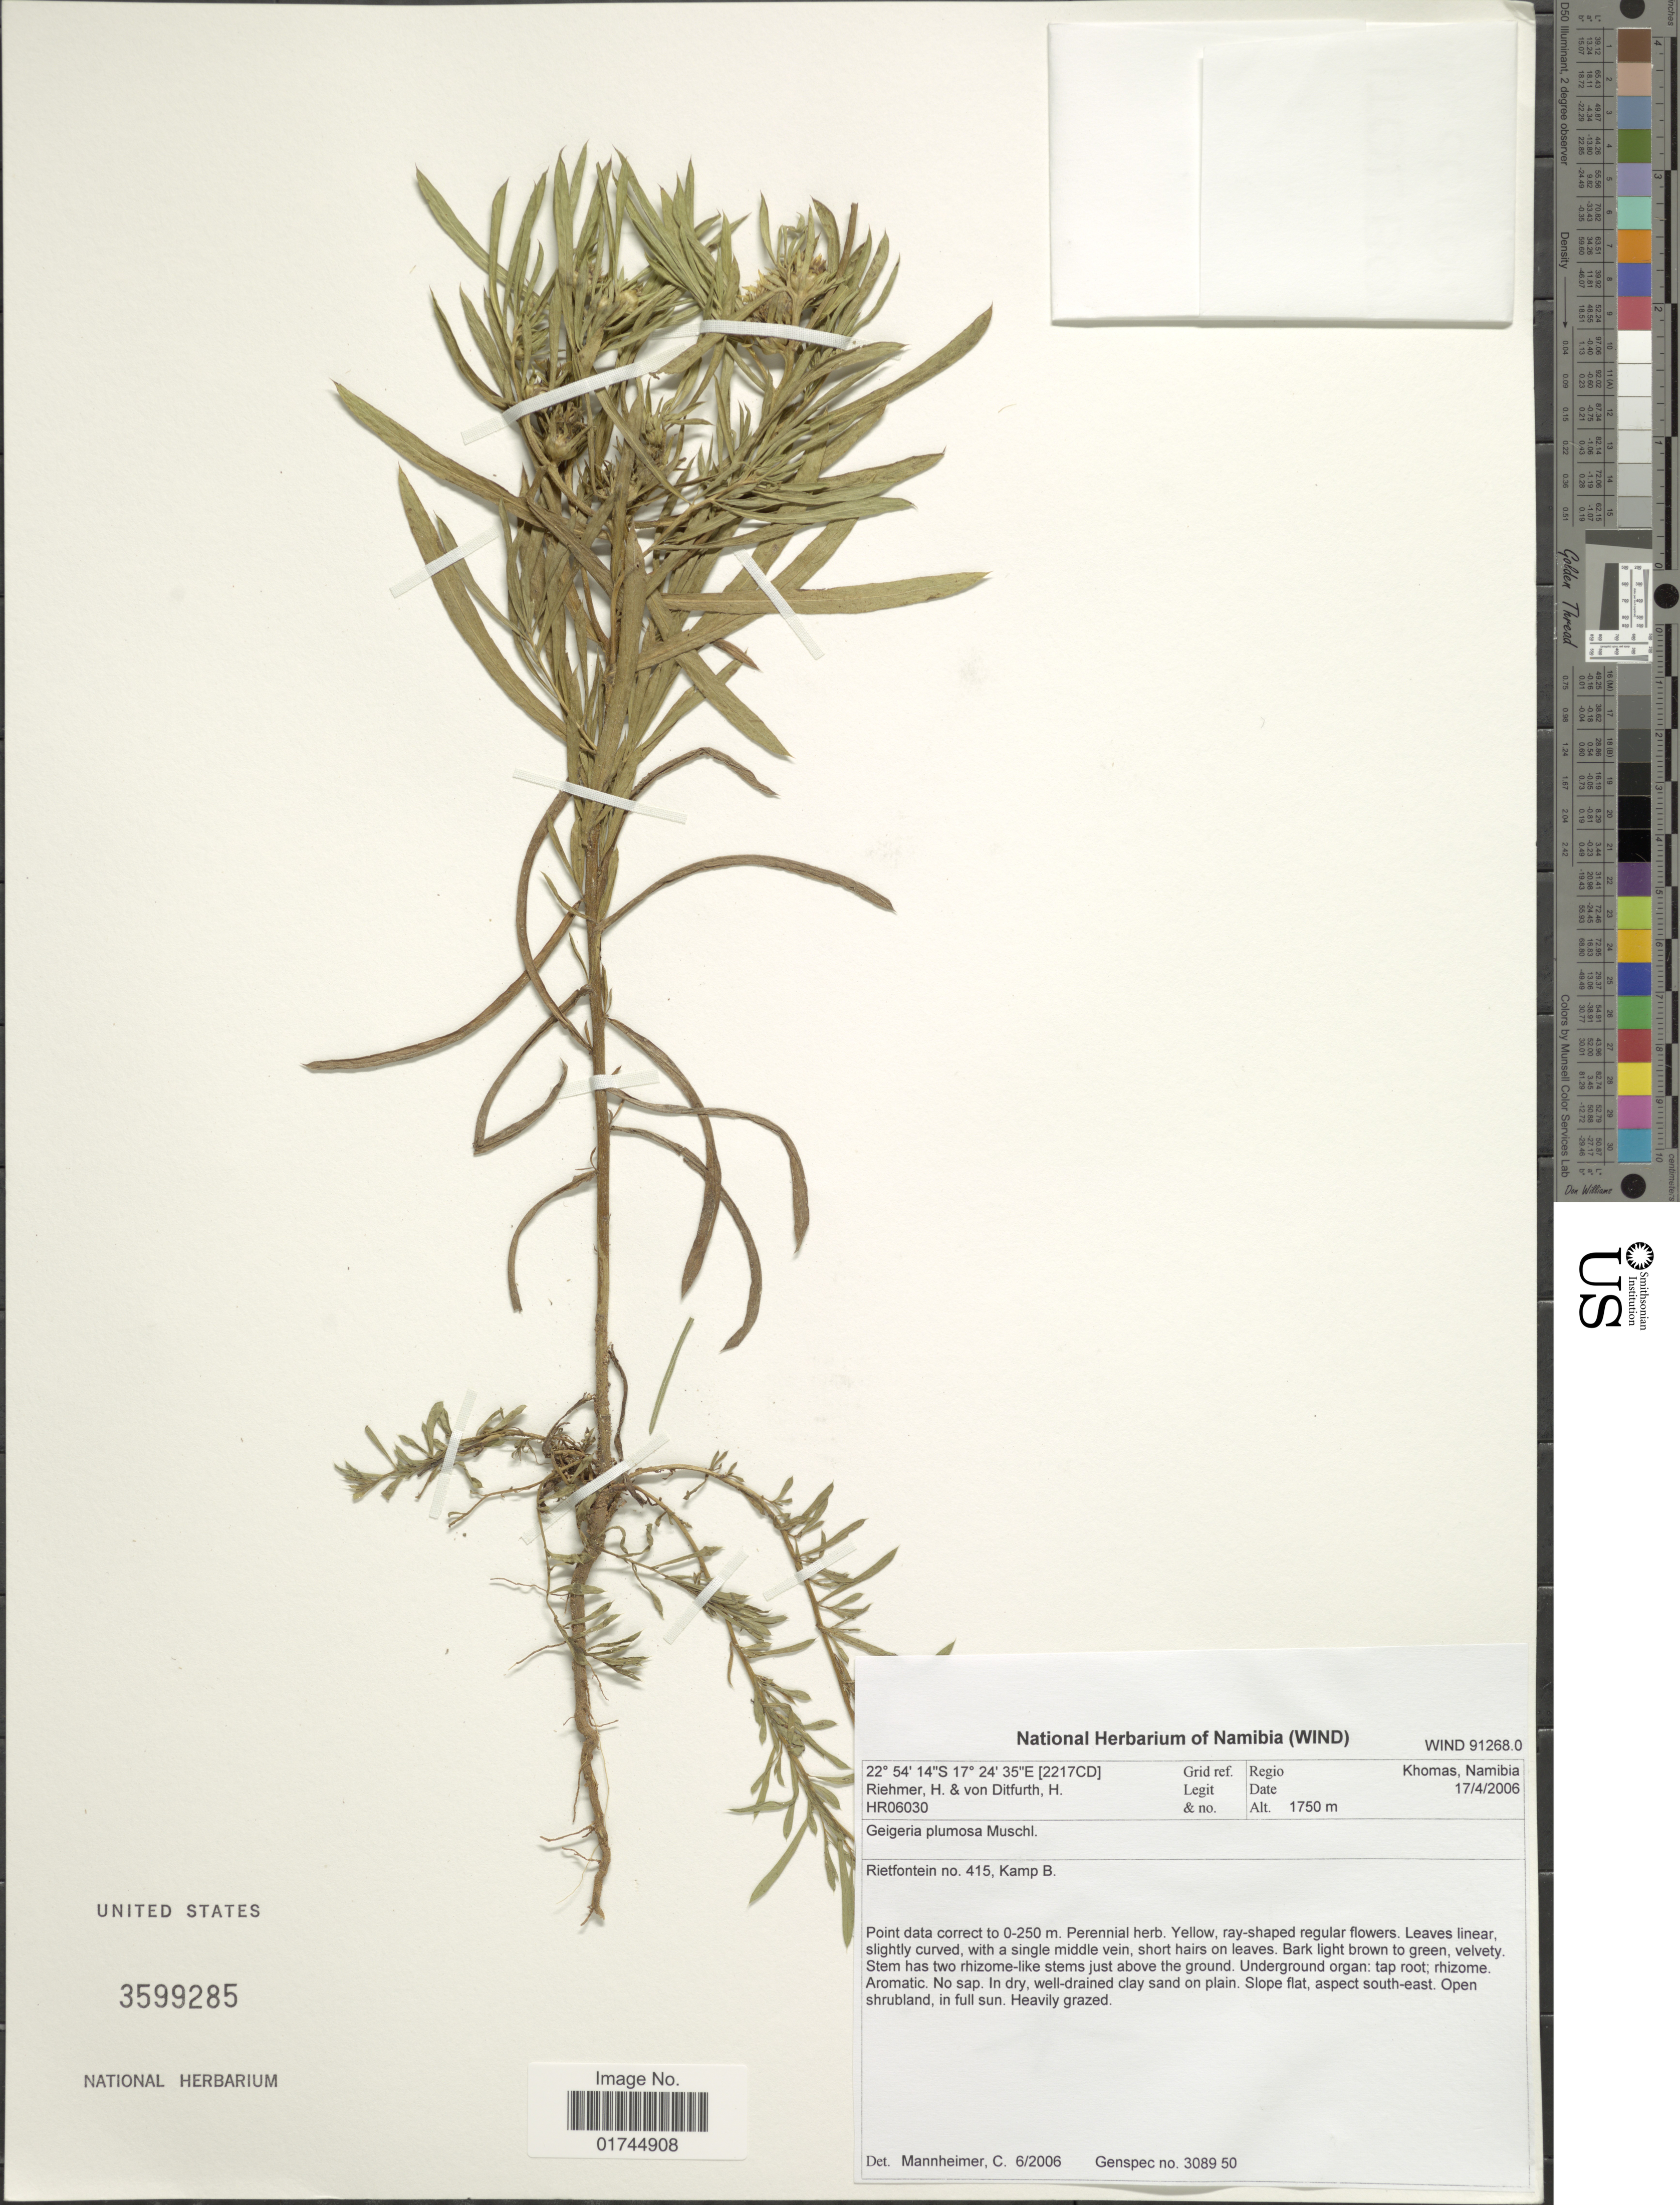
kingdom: Plantae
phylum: Tracheophyta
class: Magnoliopsida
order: Asterales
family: Asteraceae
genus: Geigeria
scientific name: Geigeria plumosa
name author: Muschl.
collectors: H. Riehmer & H. Von Ditfurth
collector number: HR06030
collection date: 2006-04-17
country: Namibia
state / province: Khomas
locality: Rietfontein no. 415, Kamp B.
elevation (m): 1750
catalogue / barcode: US 3599285